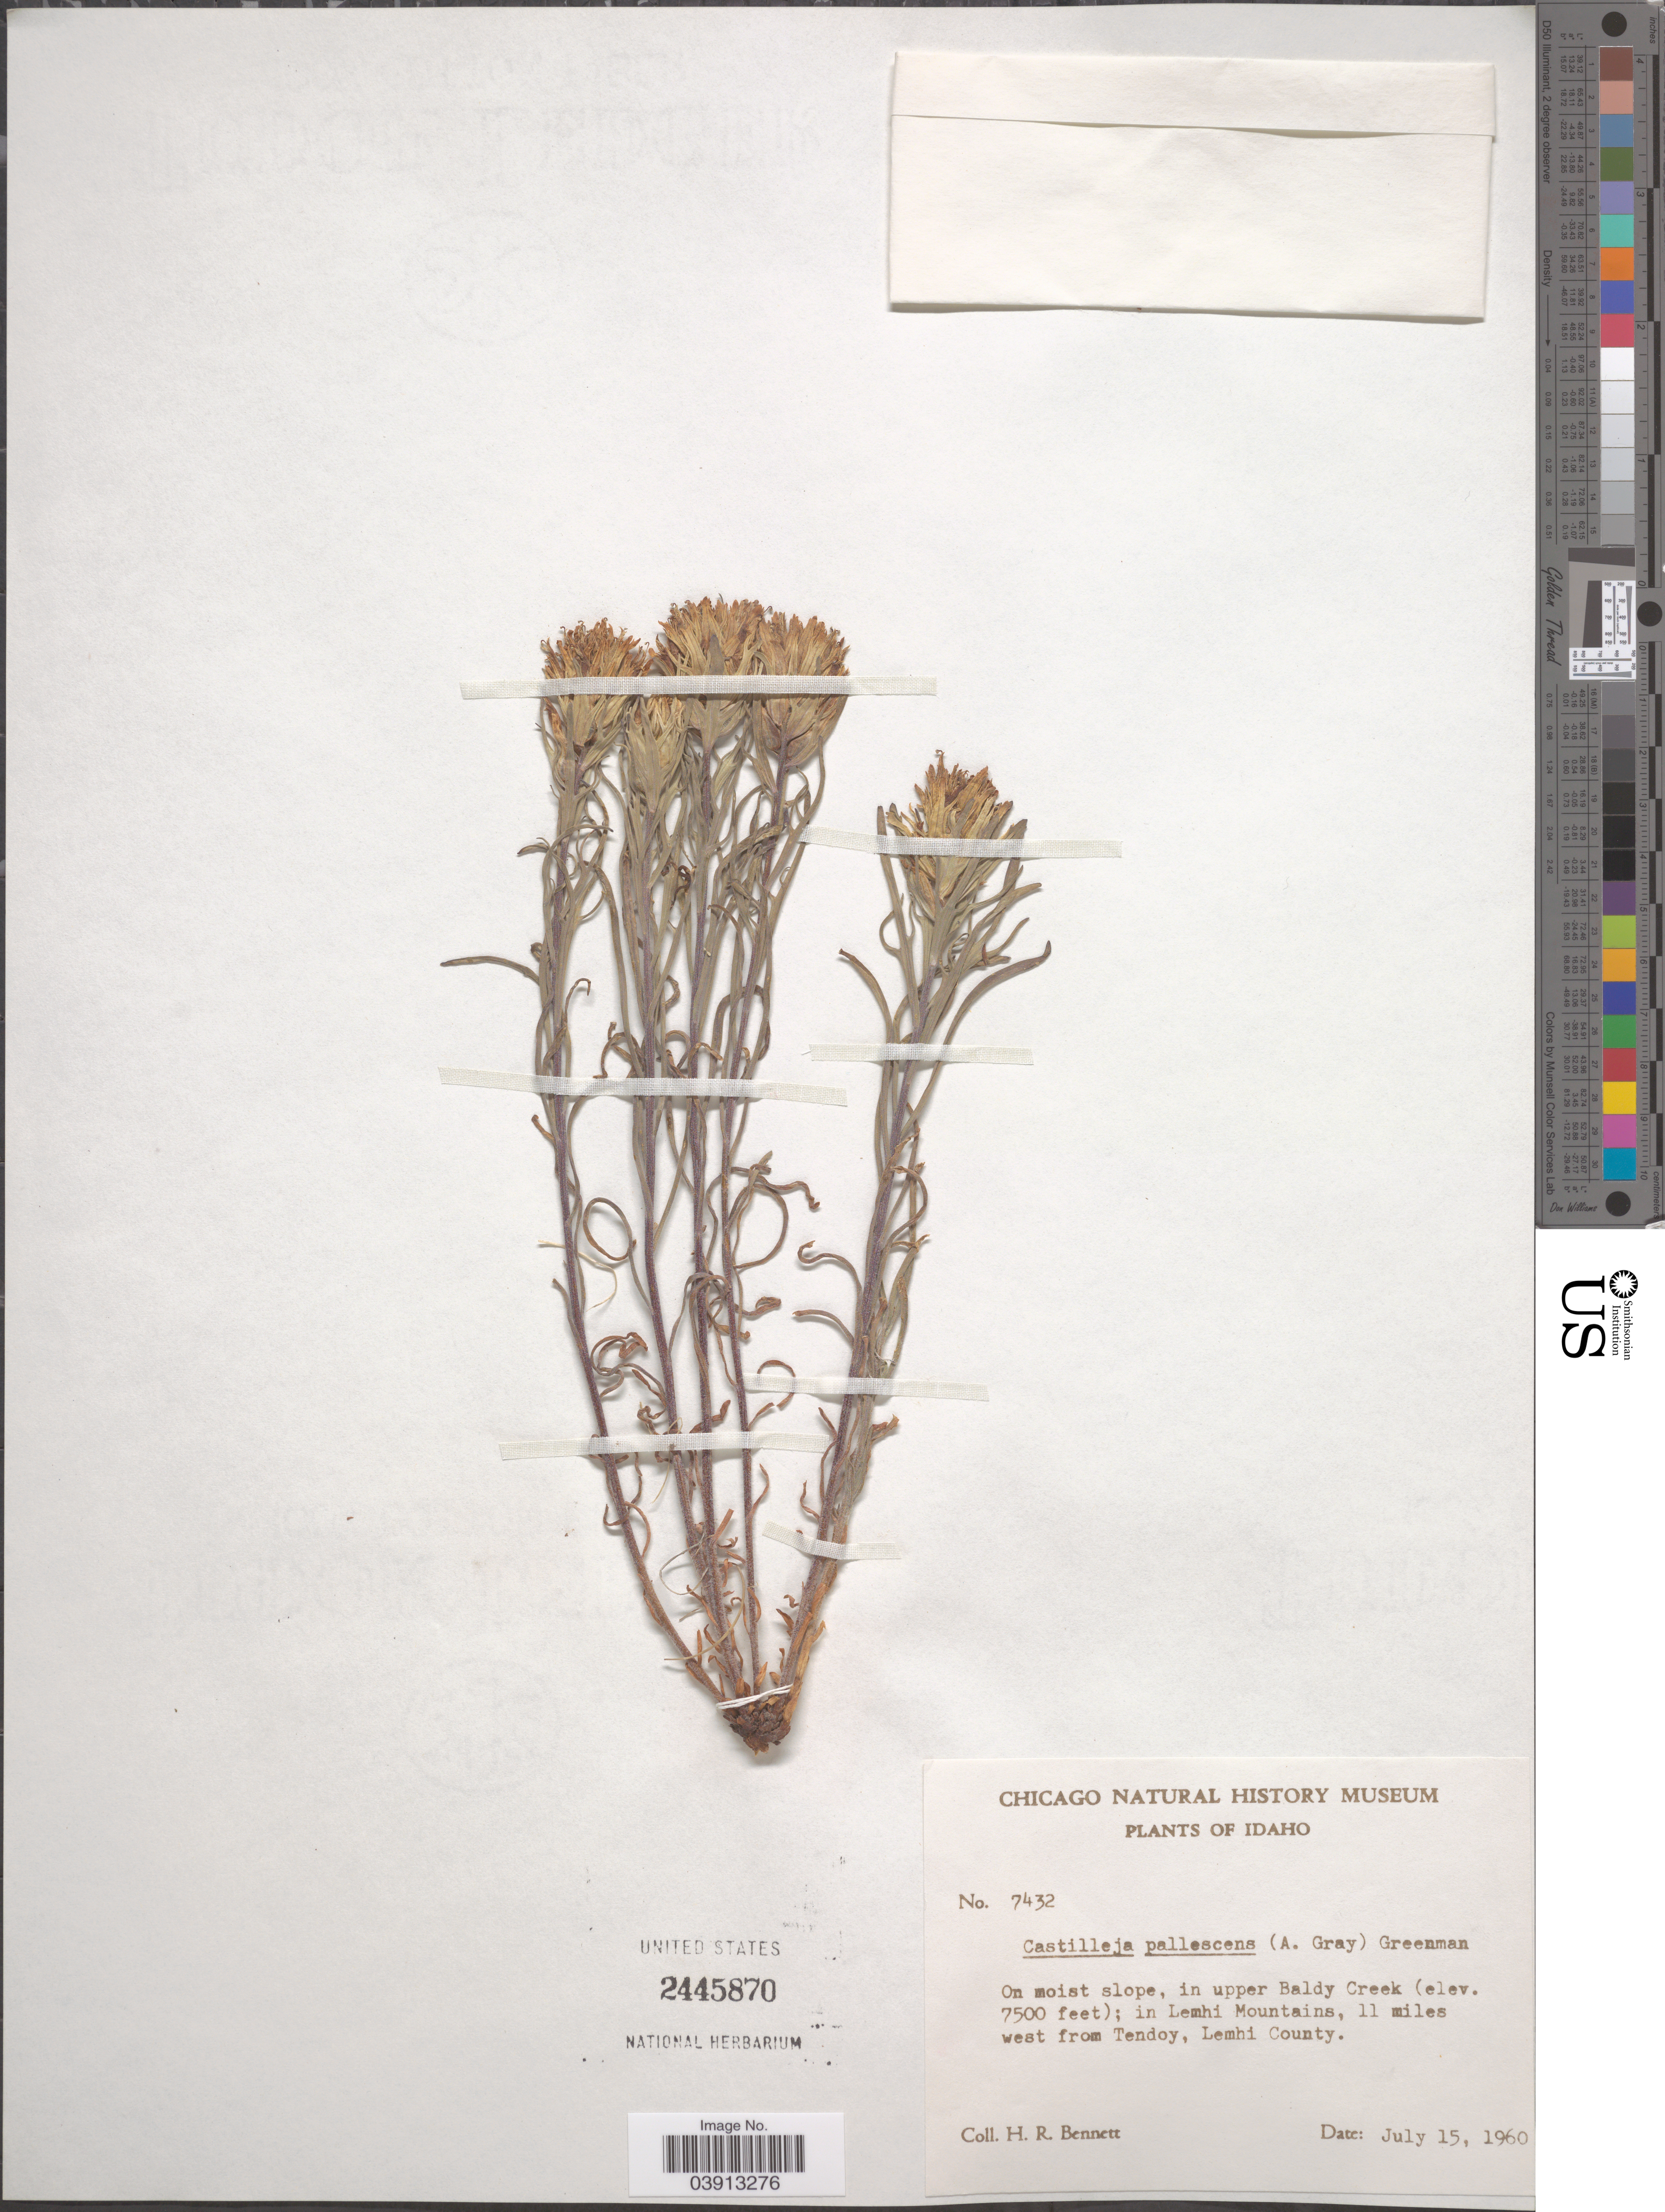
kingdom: Plantae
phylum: Tracheophyta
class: Magnoliopsida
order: Lamiales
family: Orobanchaceae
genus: Castilleja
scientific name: Castilleja pallescens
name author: (A. Gray) Greenm.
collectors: H. R. Bennett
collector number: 7432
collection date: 1960-07-15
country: United States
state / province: Idaho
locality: On moist slope, in upper Baldy Creek; in Lemhi Mountains, 11 miles west from Tendoy, Lemhi County.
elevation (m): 2286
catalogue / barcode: US 2445870